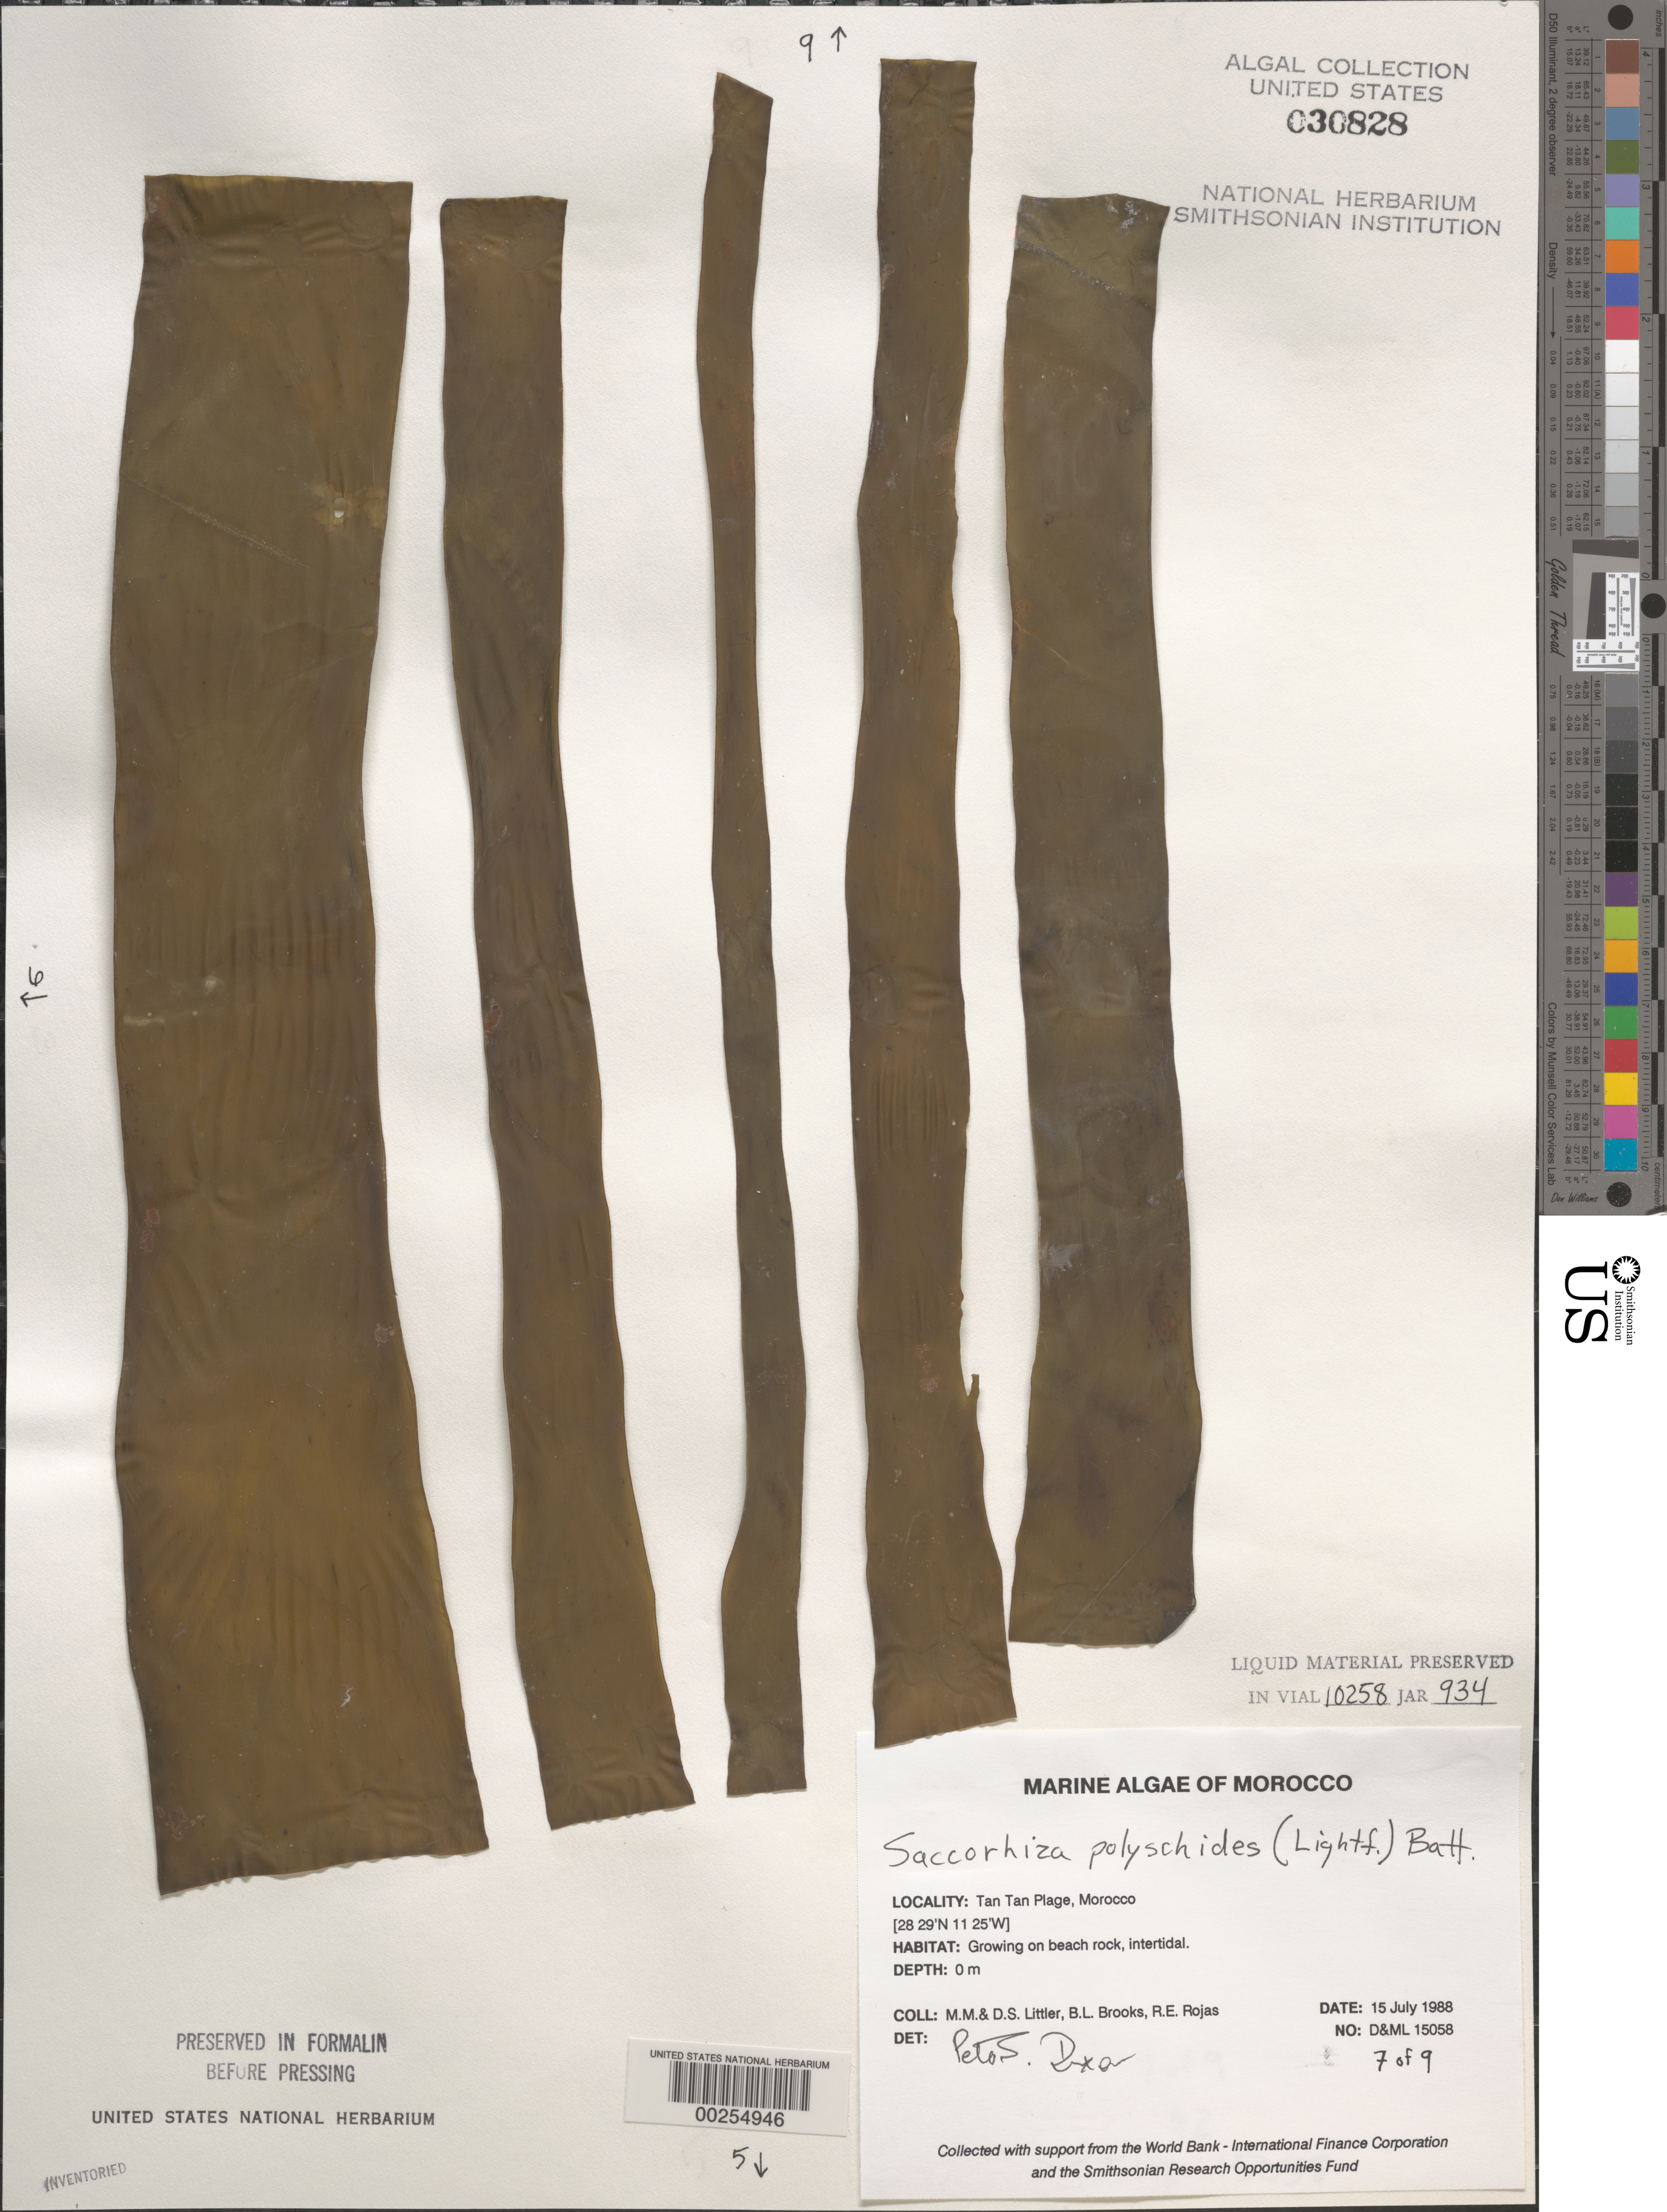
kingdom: Chromista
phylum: Foraminifera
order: Astrorhizida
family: Hyperamminidae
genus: Saccorhiza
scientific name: Saccorhiza polyschides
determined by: Dixon, P. S.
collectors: M. M. Littler, D. S. Littler, B. Brooks & R. Rojas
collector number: D&ML 15058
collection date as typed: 15 Jul 1988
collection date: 1988-07-15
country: Morocco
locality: Tan Tan Plage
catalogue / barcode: US 30828